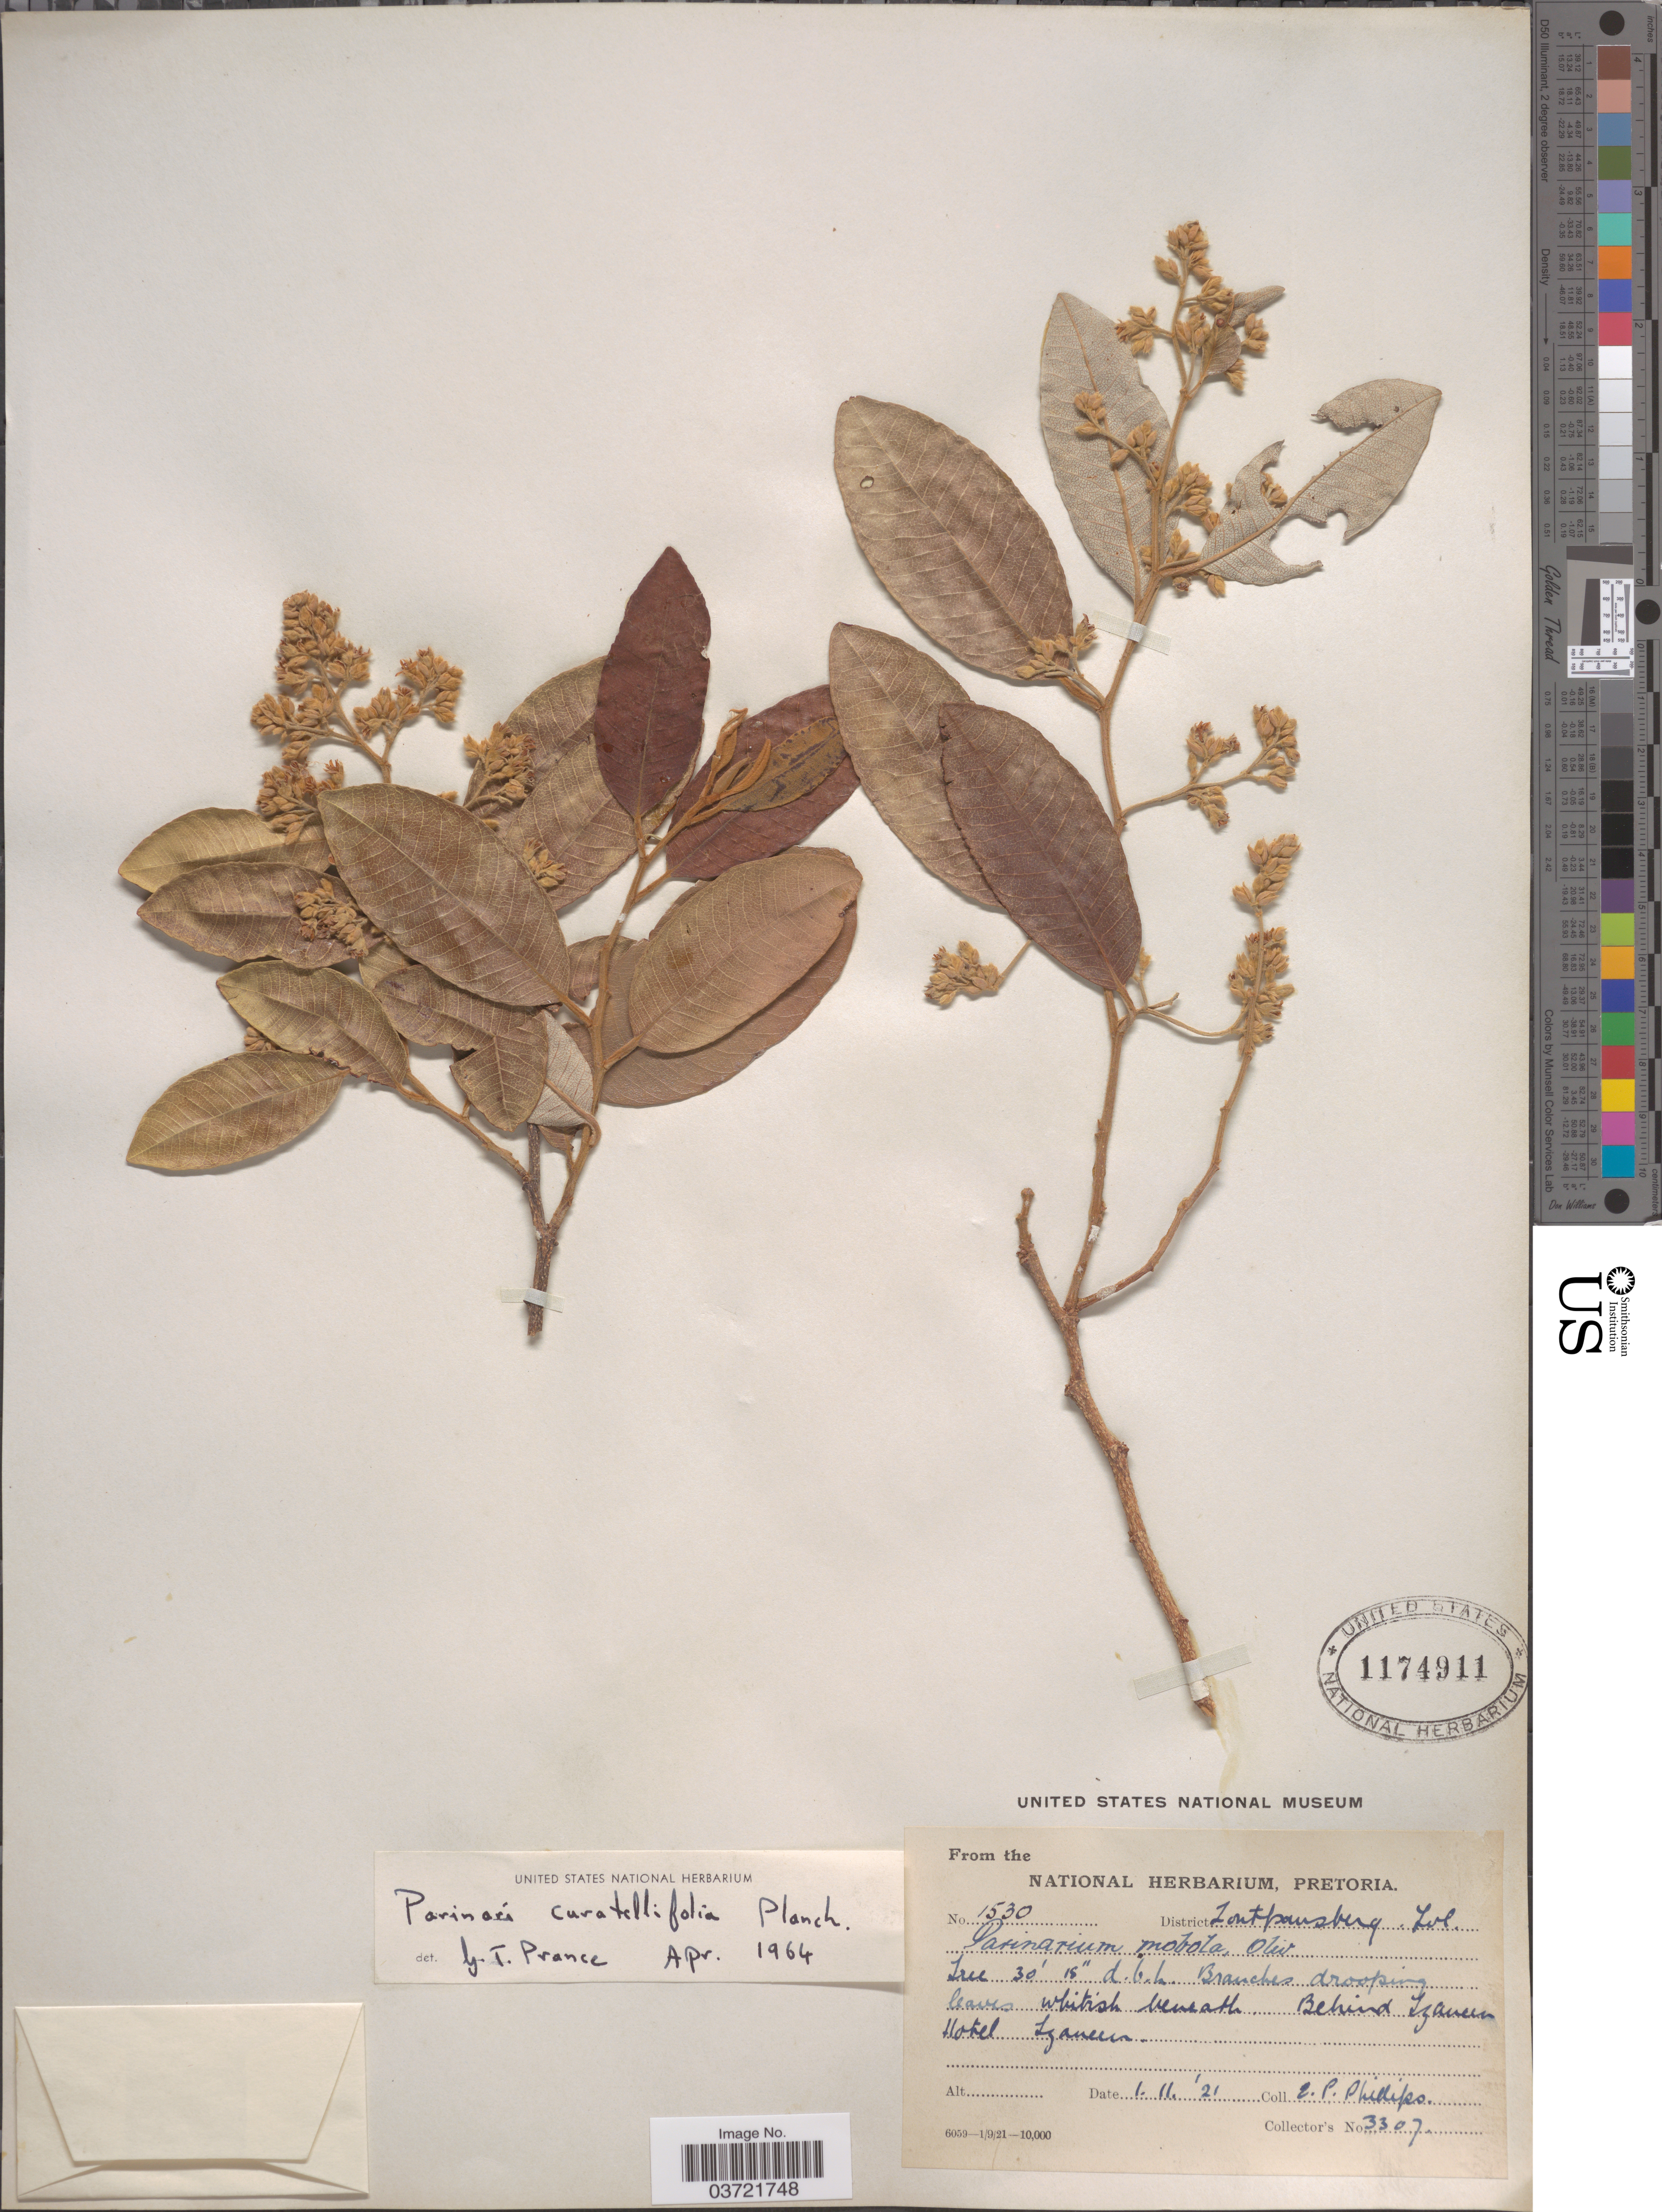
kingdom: Plantae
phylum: Tracheophyta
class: Magnoliopsida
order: Malpighiales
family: Chrysobalanaceae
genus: Parinari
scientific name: Parinari curatellifolia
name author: Planch. ex Benth.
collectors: E. Phillips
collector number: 1530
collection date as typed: Transcribed d/m/y: 1/11/21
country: South Africa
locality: District Zoutpansberg Isl. Behind Tzaneen Hotel Tzaneen.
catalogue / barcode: US 1174911